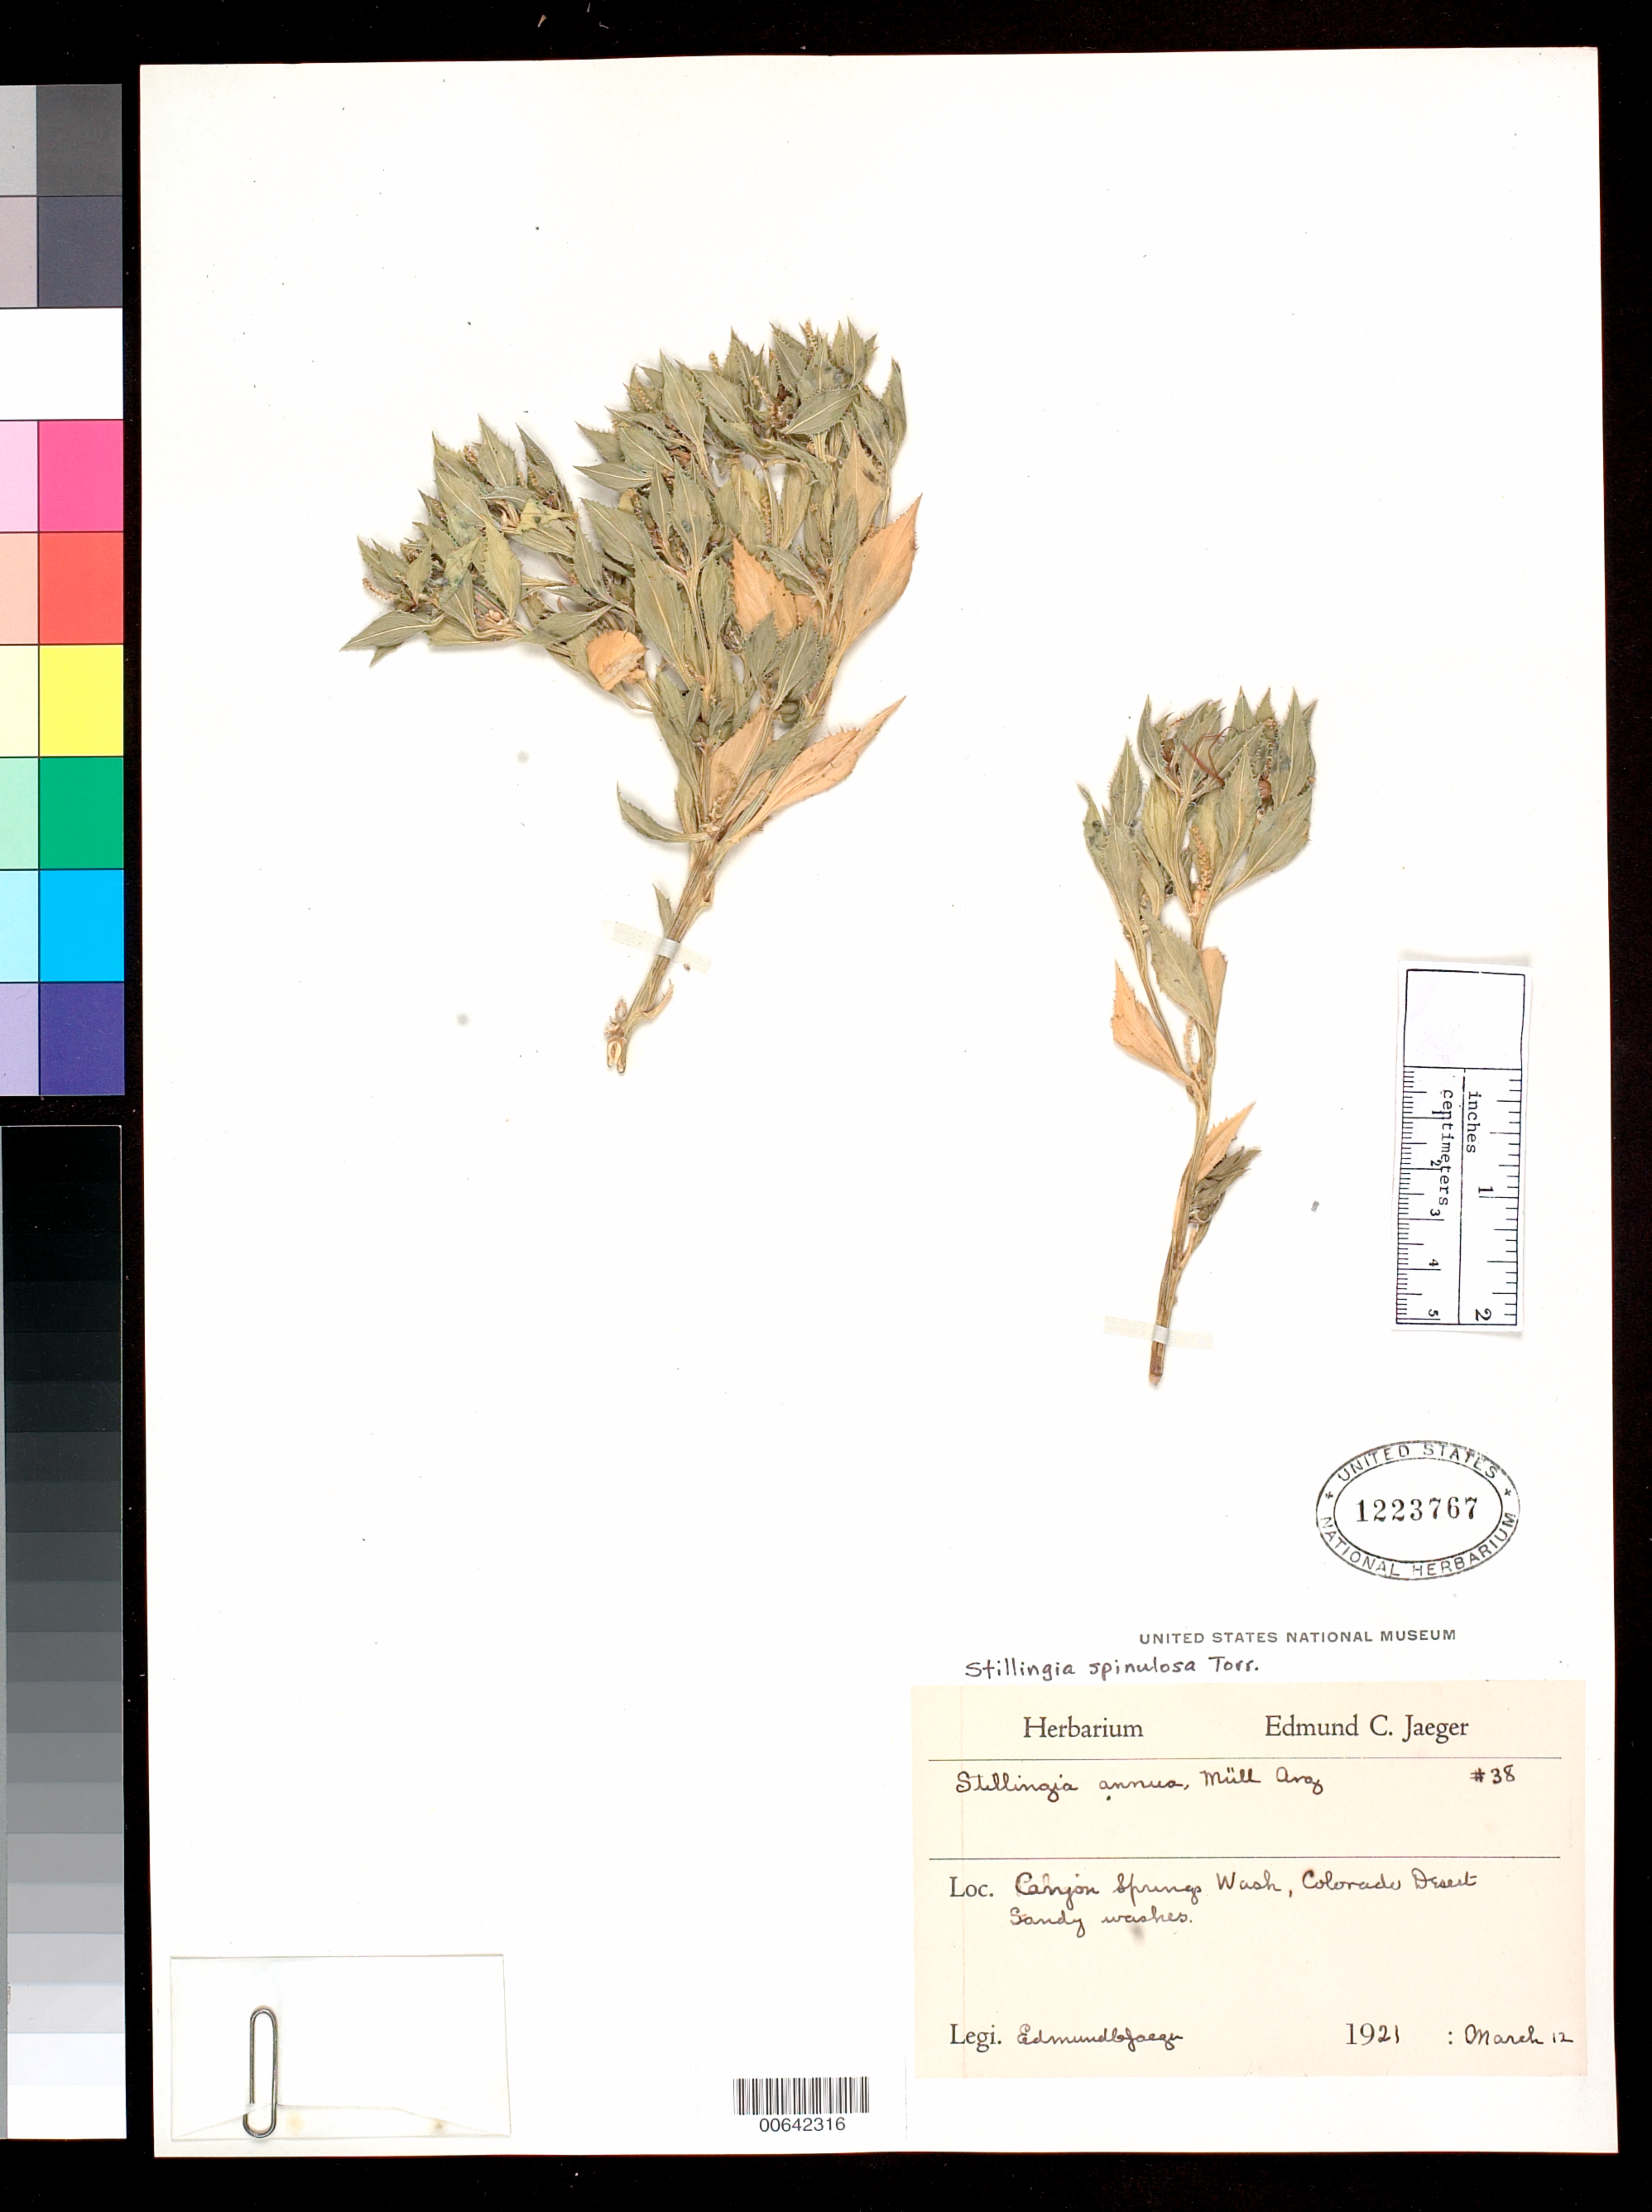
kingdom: Plantae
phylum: Tracheophyta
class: Magnoliopsida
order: Malpighiales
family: Euphorbiaceae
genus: Stillingia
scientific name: Stillingia spinulosa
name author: Torr.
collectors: E. Jaeger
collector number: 38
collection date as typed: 12 Mar 1921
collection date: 1921-03-12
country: United States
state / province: California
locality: Canjon Springs Wash, Colorado Desert.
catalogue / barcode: US 1223767